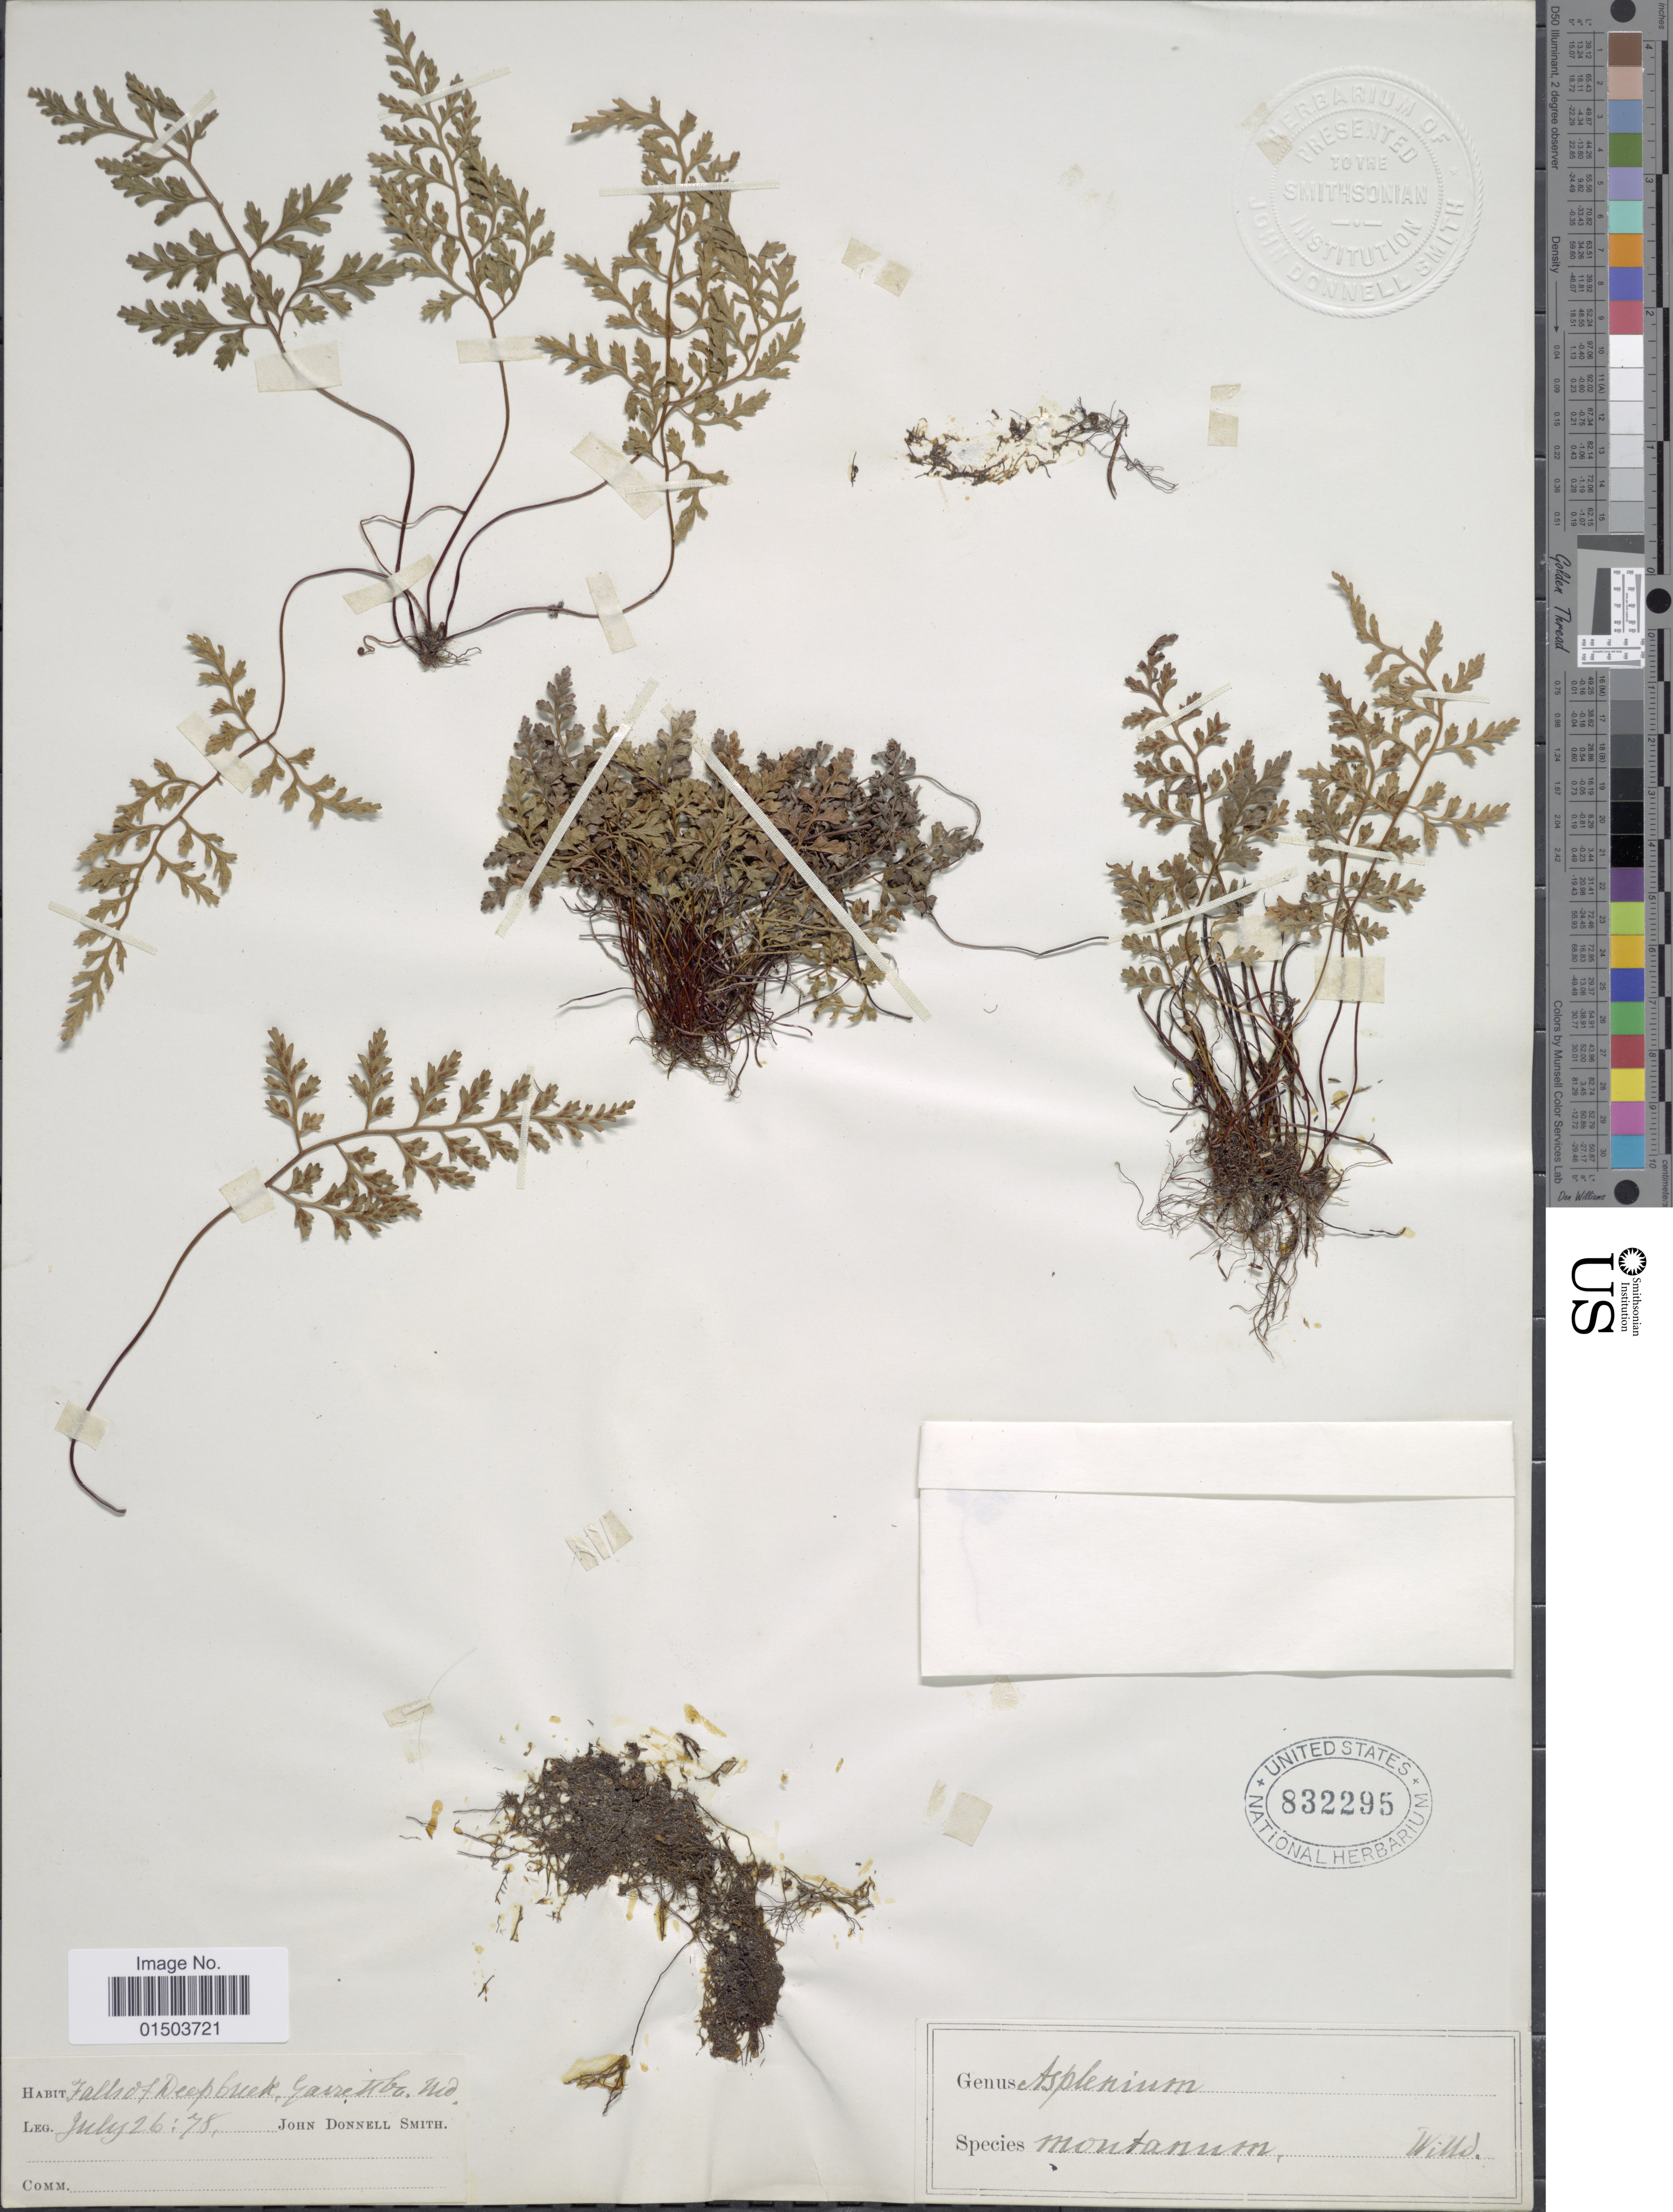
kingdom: Plantae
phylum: Tracheophyta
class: Polypodiopsida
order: Polypodiales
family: Aspleniaceae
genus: Asplenium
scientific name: Asplenium montanum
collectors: J. Donnell Smith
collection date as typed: Transcribed d/m/y: 26/7/78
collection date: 1878-07-26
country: United States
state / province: Maryland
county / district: Garrett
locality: Falls of Deep Creek, Garrett Co.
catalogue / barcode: US 832295